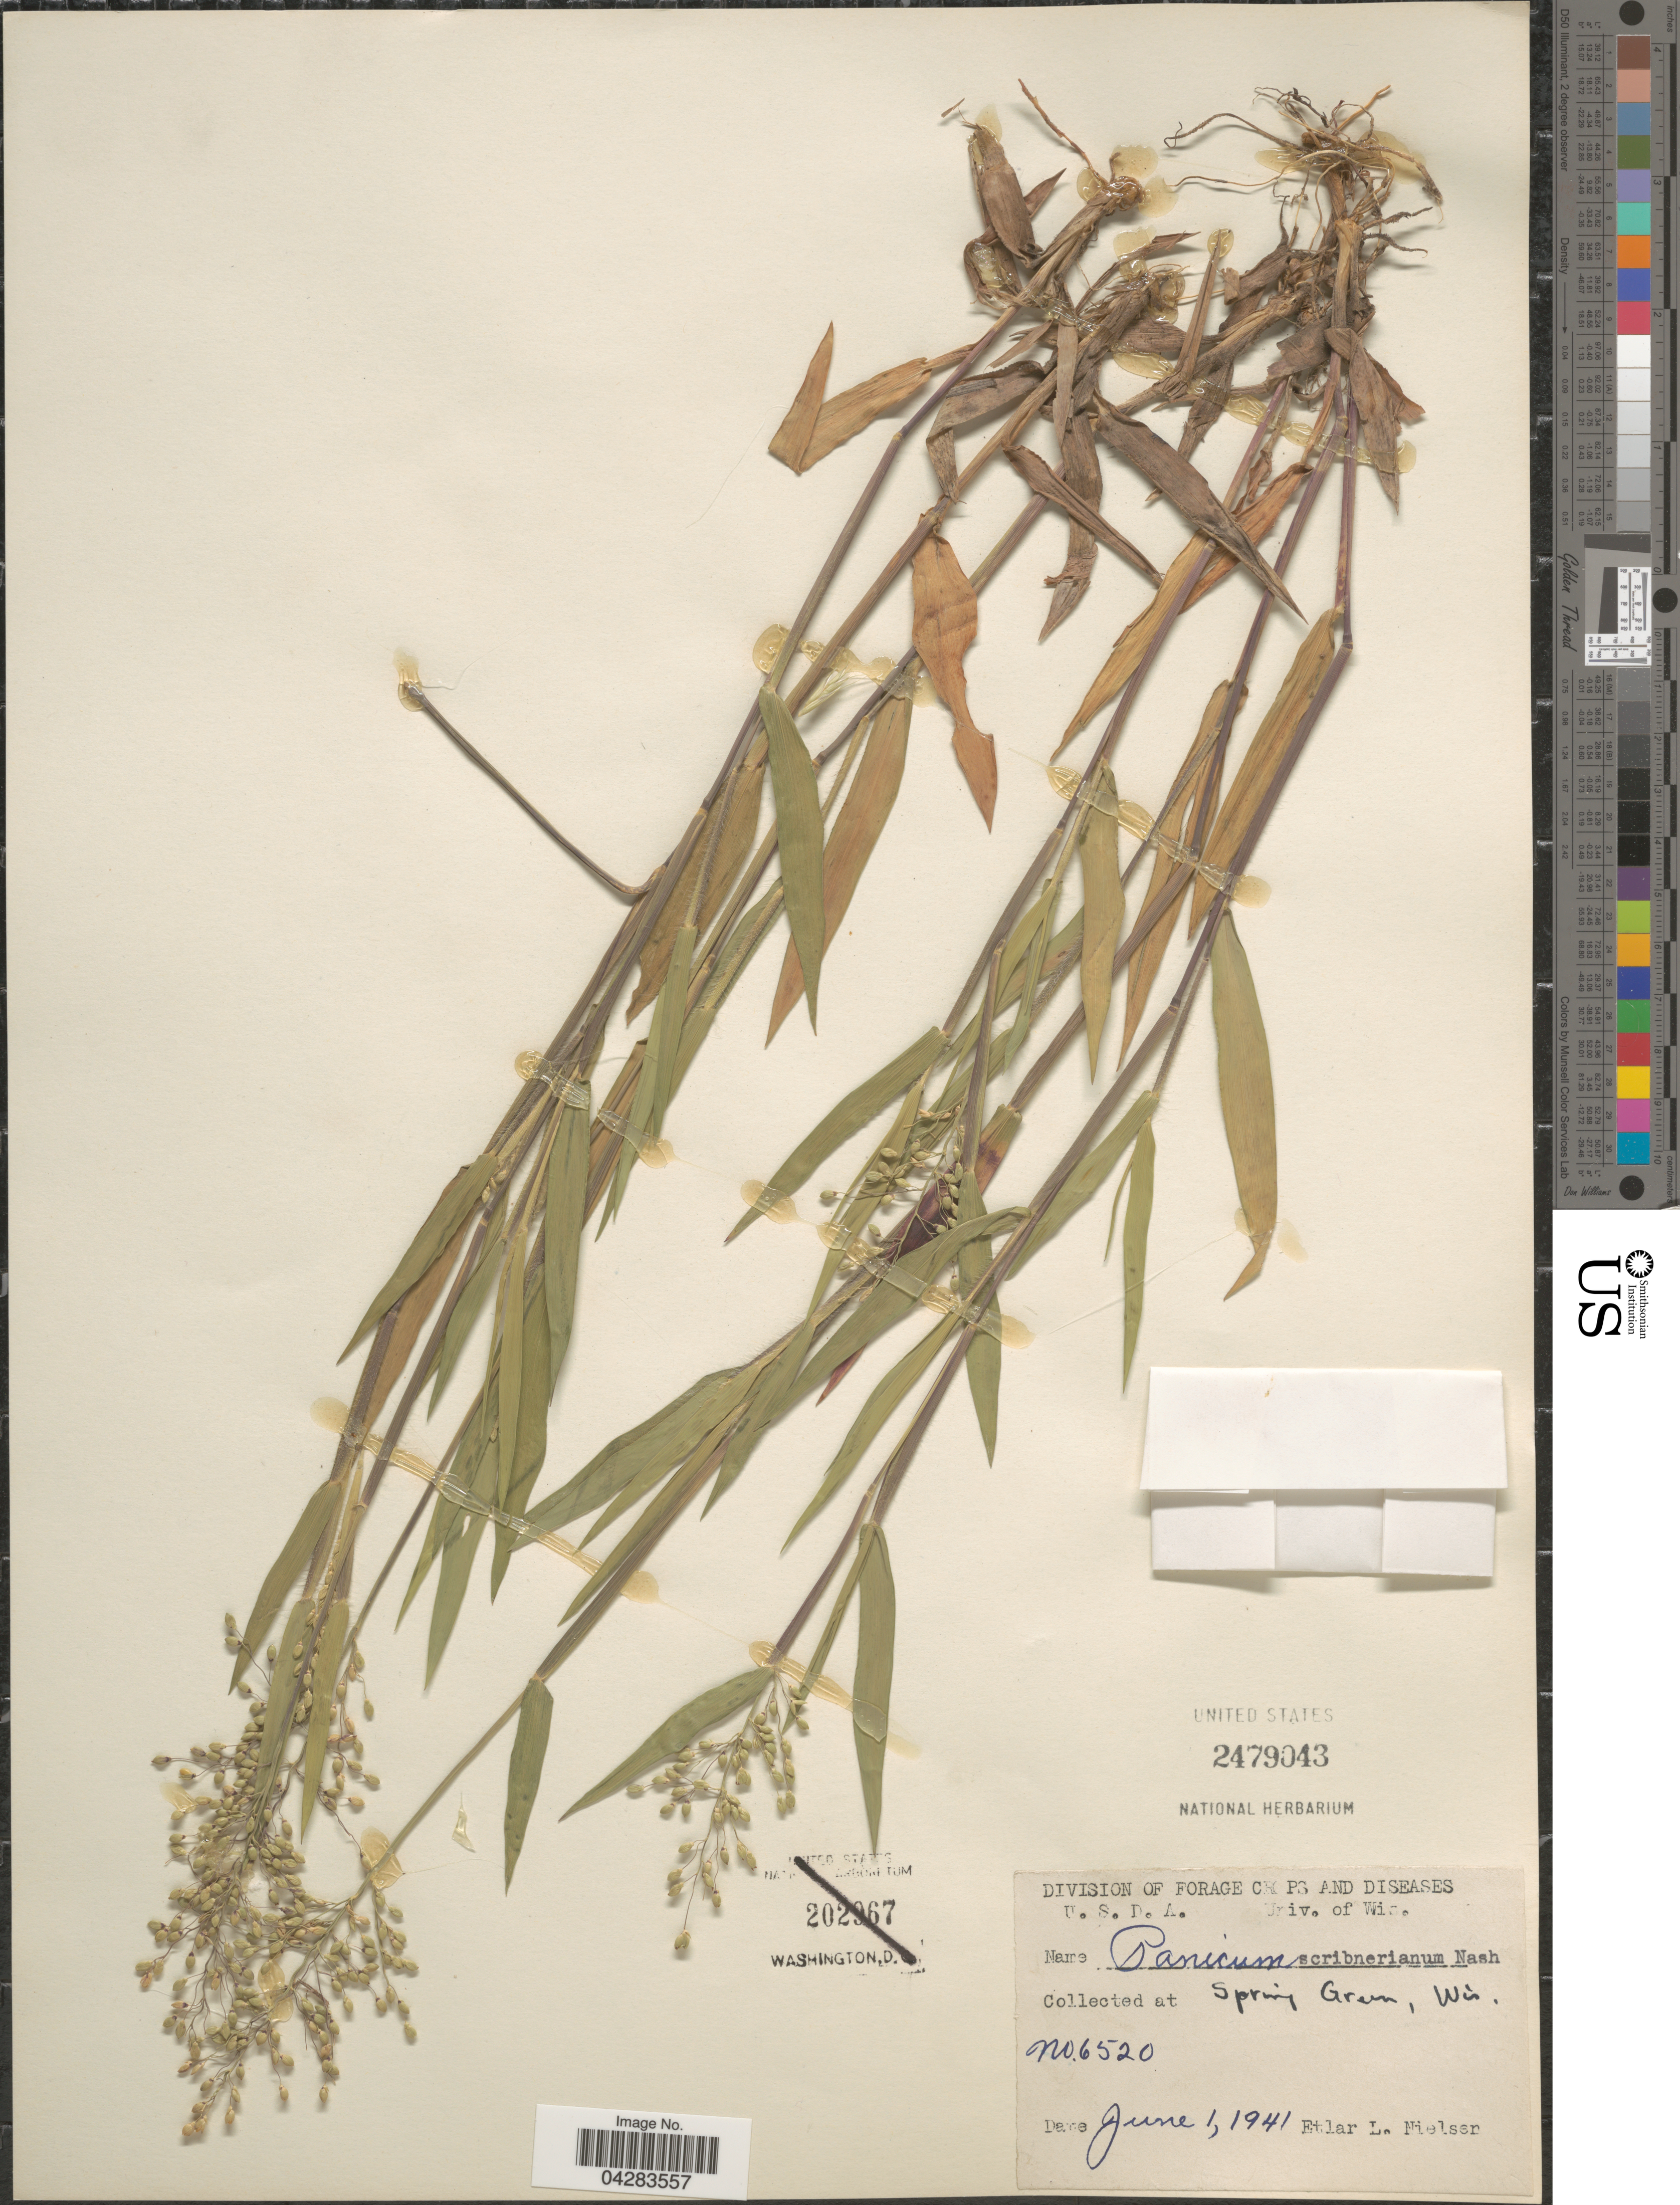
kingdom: Plantae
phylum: Tracheophyta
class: Liliopsida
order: Poales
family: Poaceae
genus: Dichanthelium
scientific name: Dichanthelium oligosanthes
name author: (Schult.) Gould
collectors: E. L. Nielsen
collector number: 6520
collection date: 1941-06-01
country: United States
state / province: Wisconsin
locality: At Spring Green.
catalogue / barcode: US 2479043